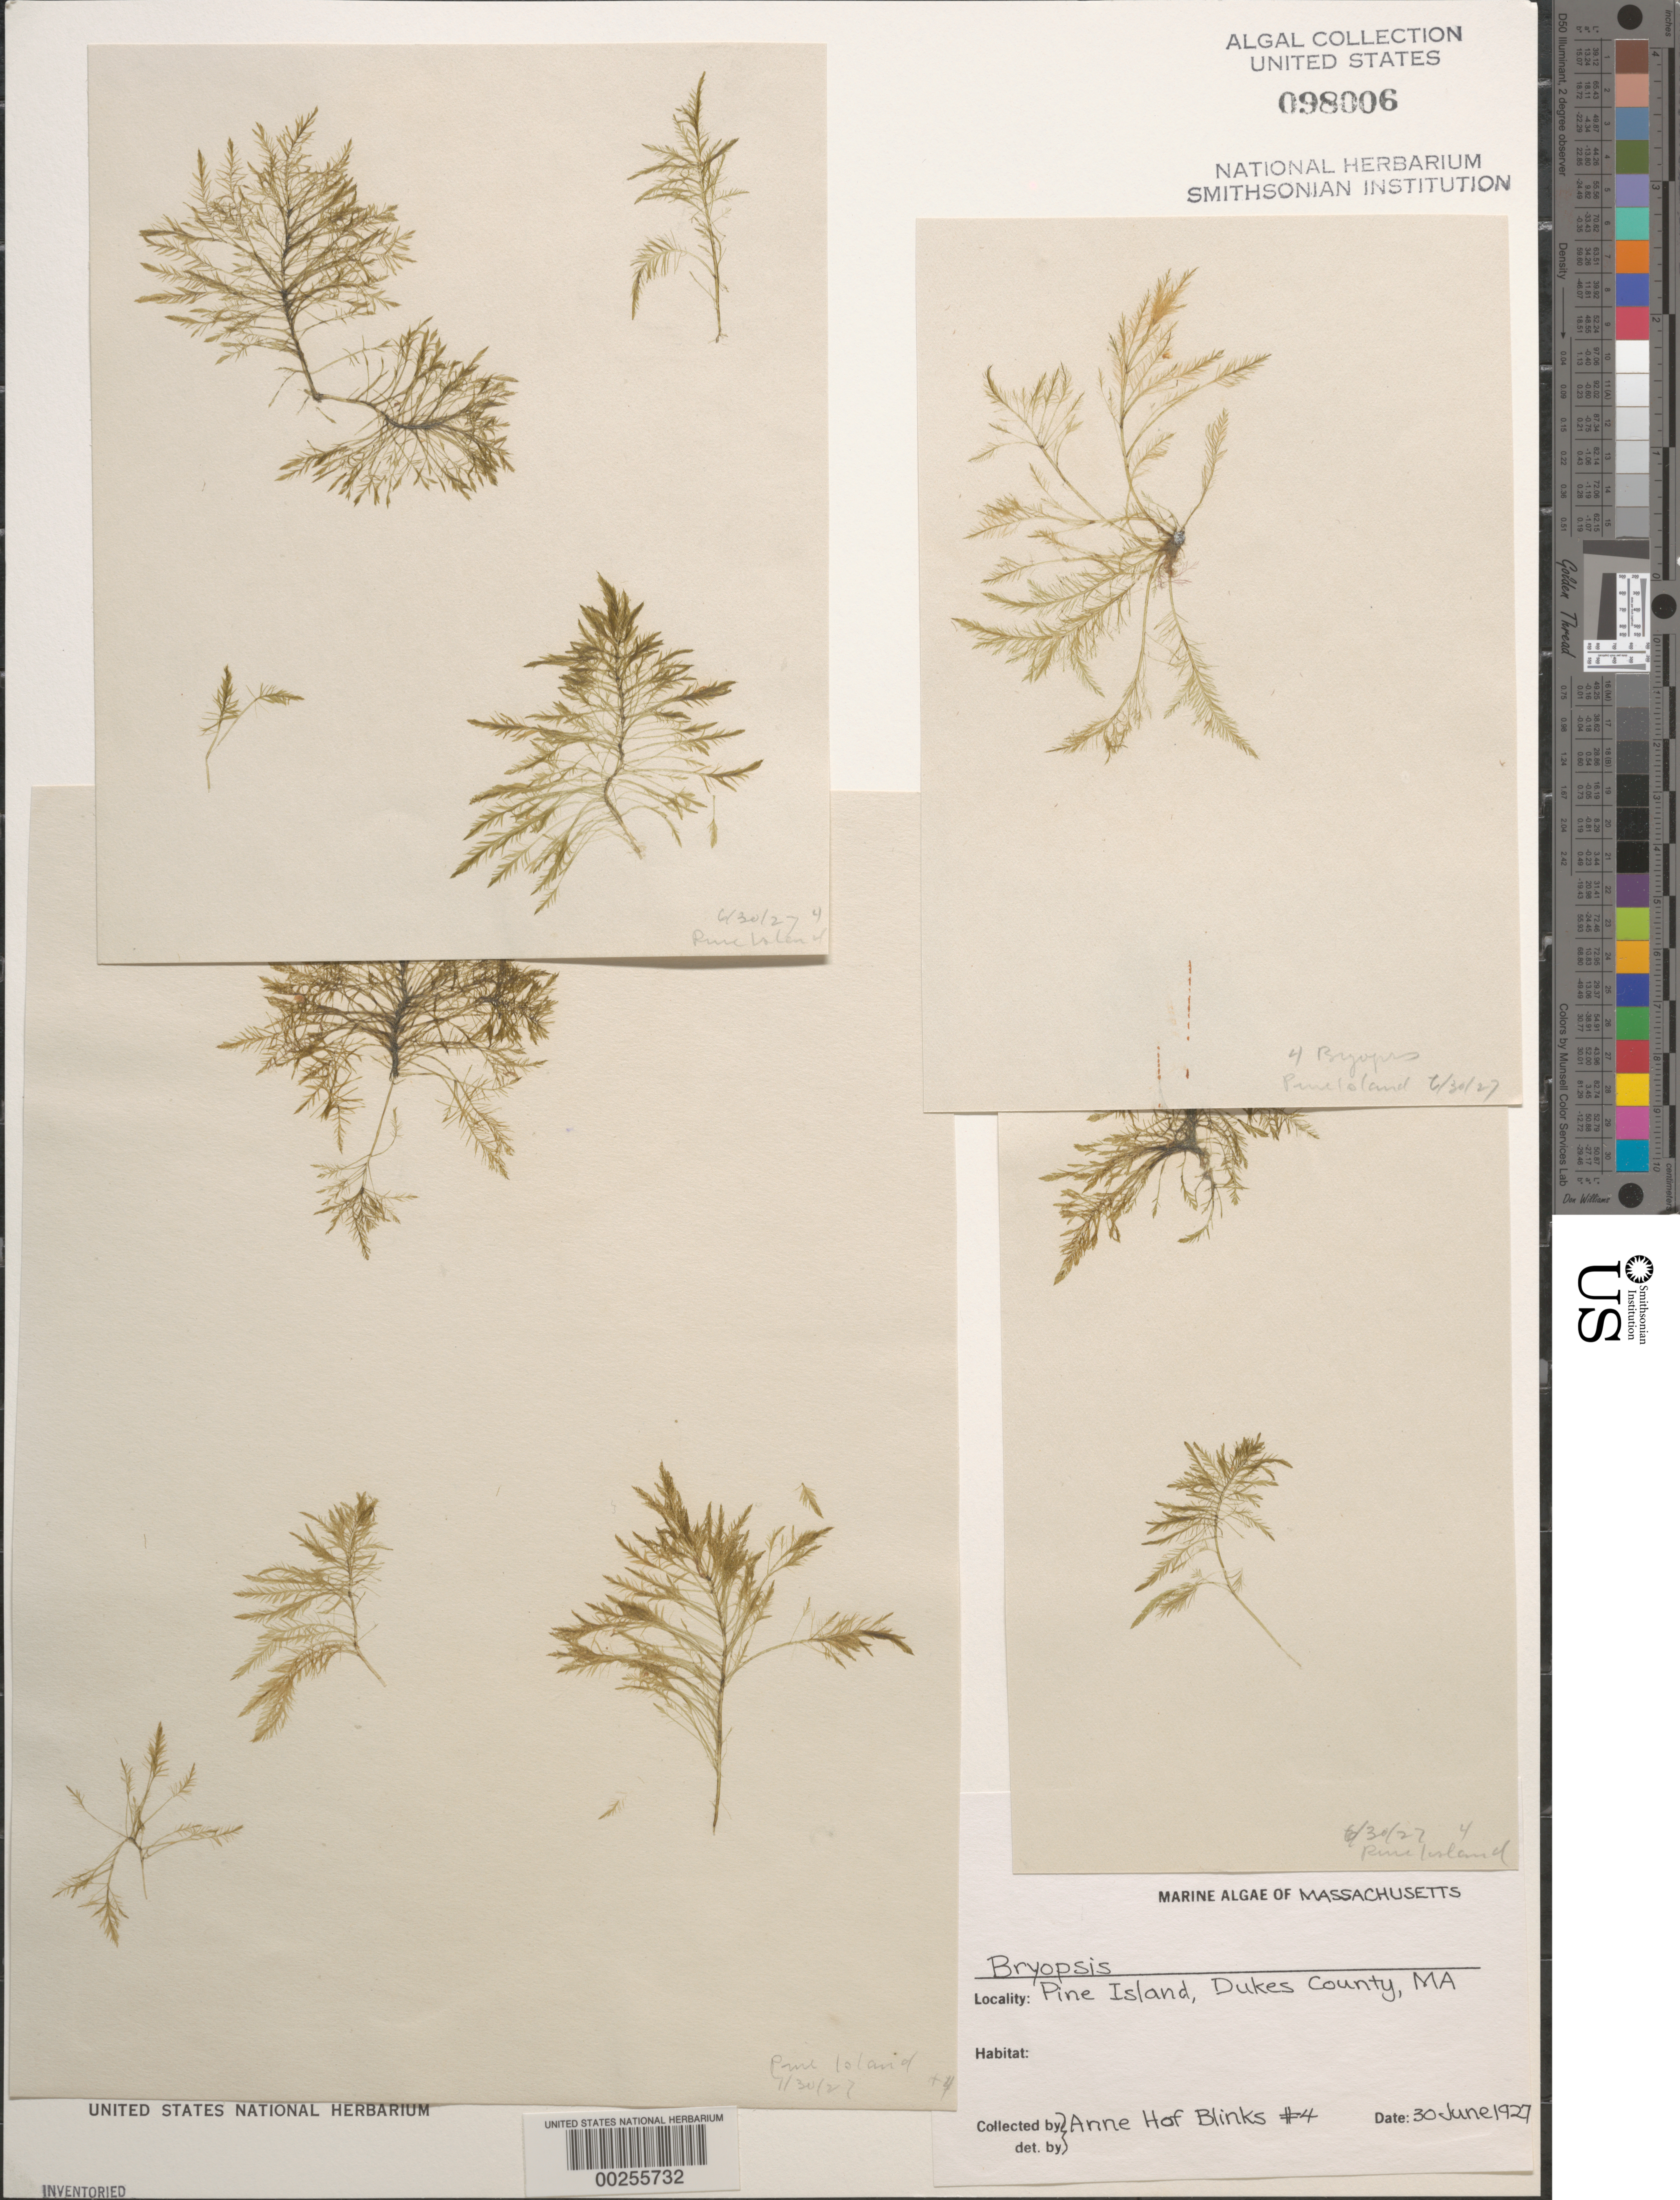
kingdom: Plantae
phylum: Chlorophyta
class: Ulvophyceae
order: Bryopsidales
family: Bryopsidaceae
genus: Bryopsis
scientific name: Bryopsis sp.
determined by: Blinks, Anne Hof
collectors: A. Blinks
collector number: AHB 4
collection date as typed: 30 Jun 1927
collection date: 1927-06-30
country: United States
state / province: Massachusetts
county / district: Dukes County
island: Pine Island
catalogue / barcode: US 98006